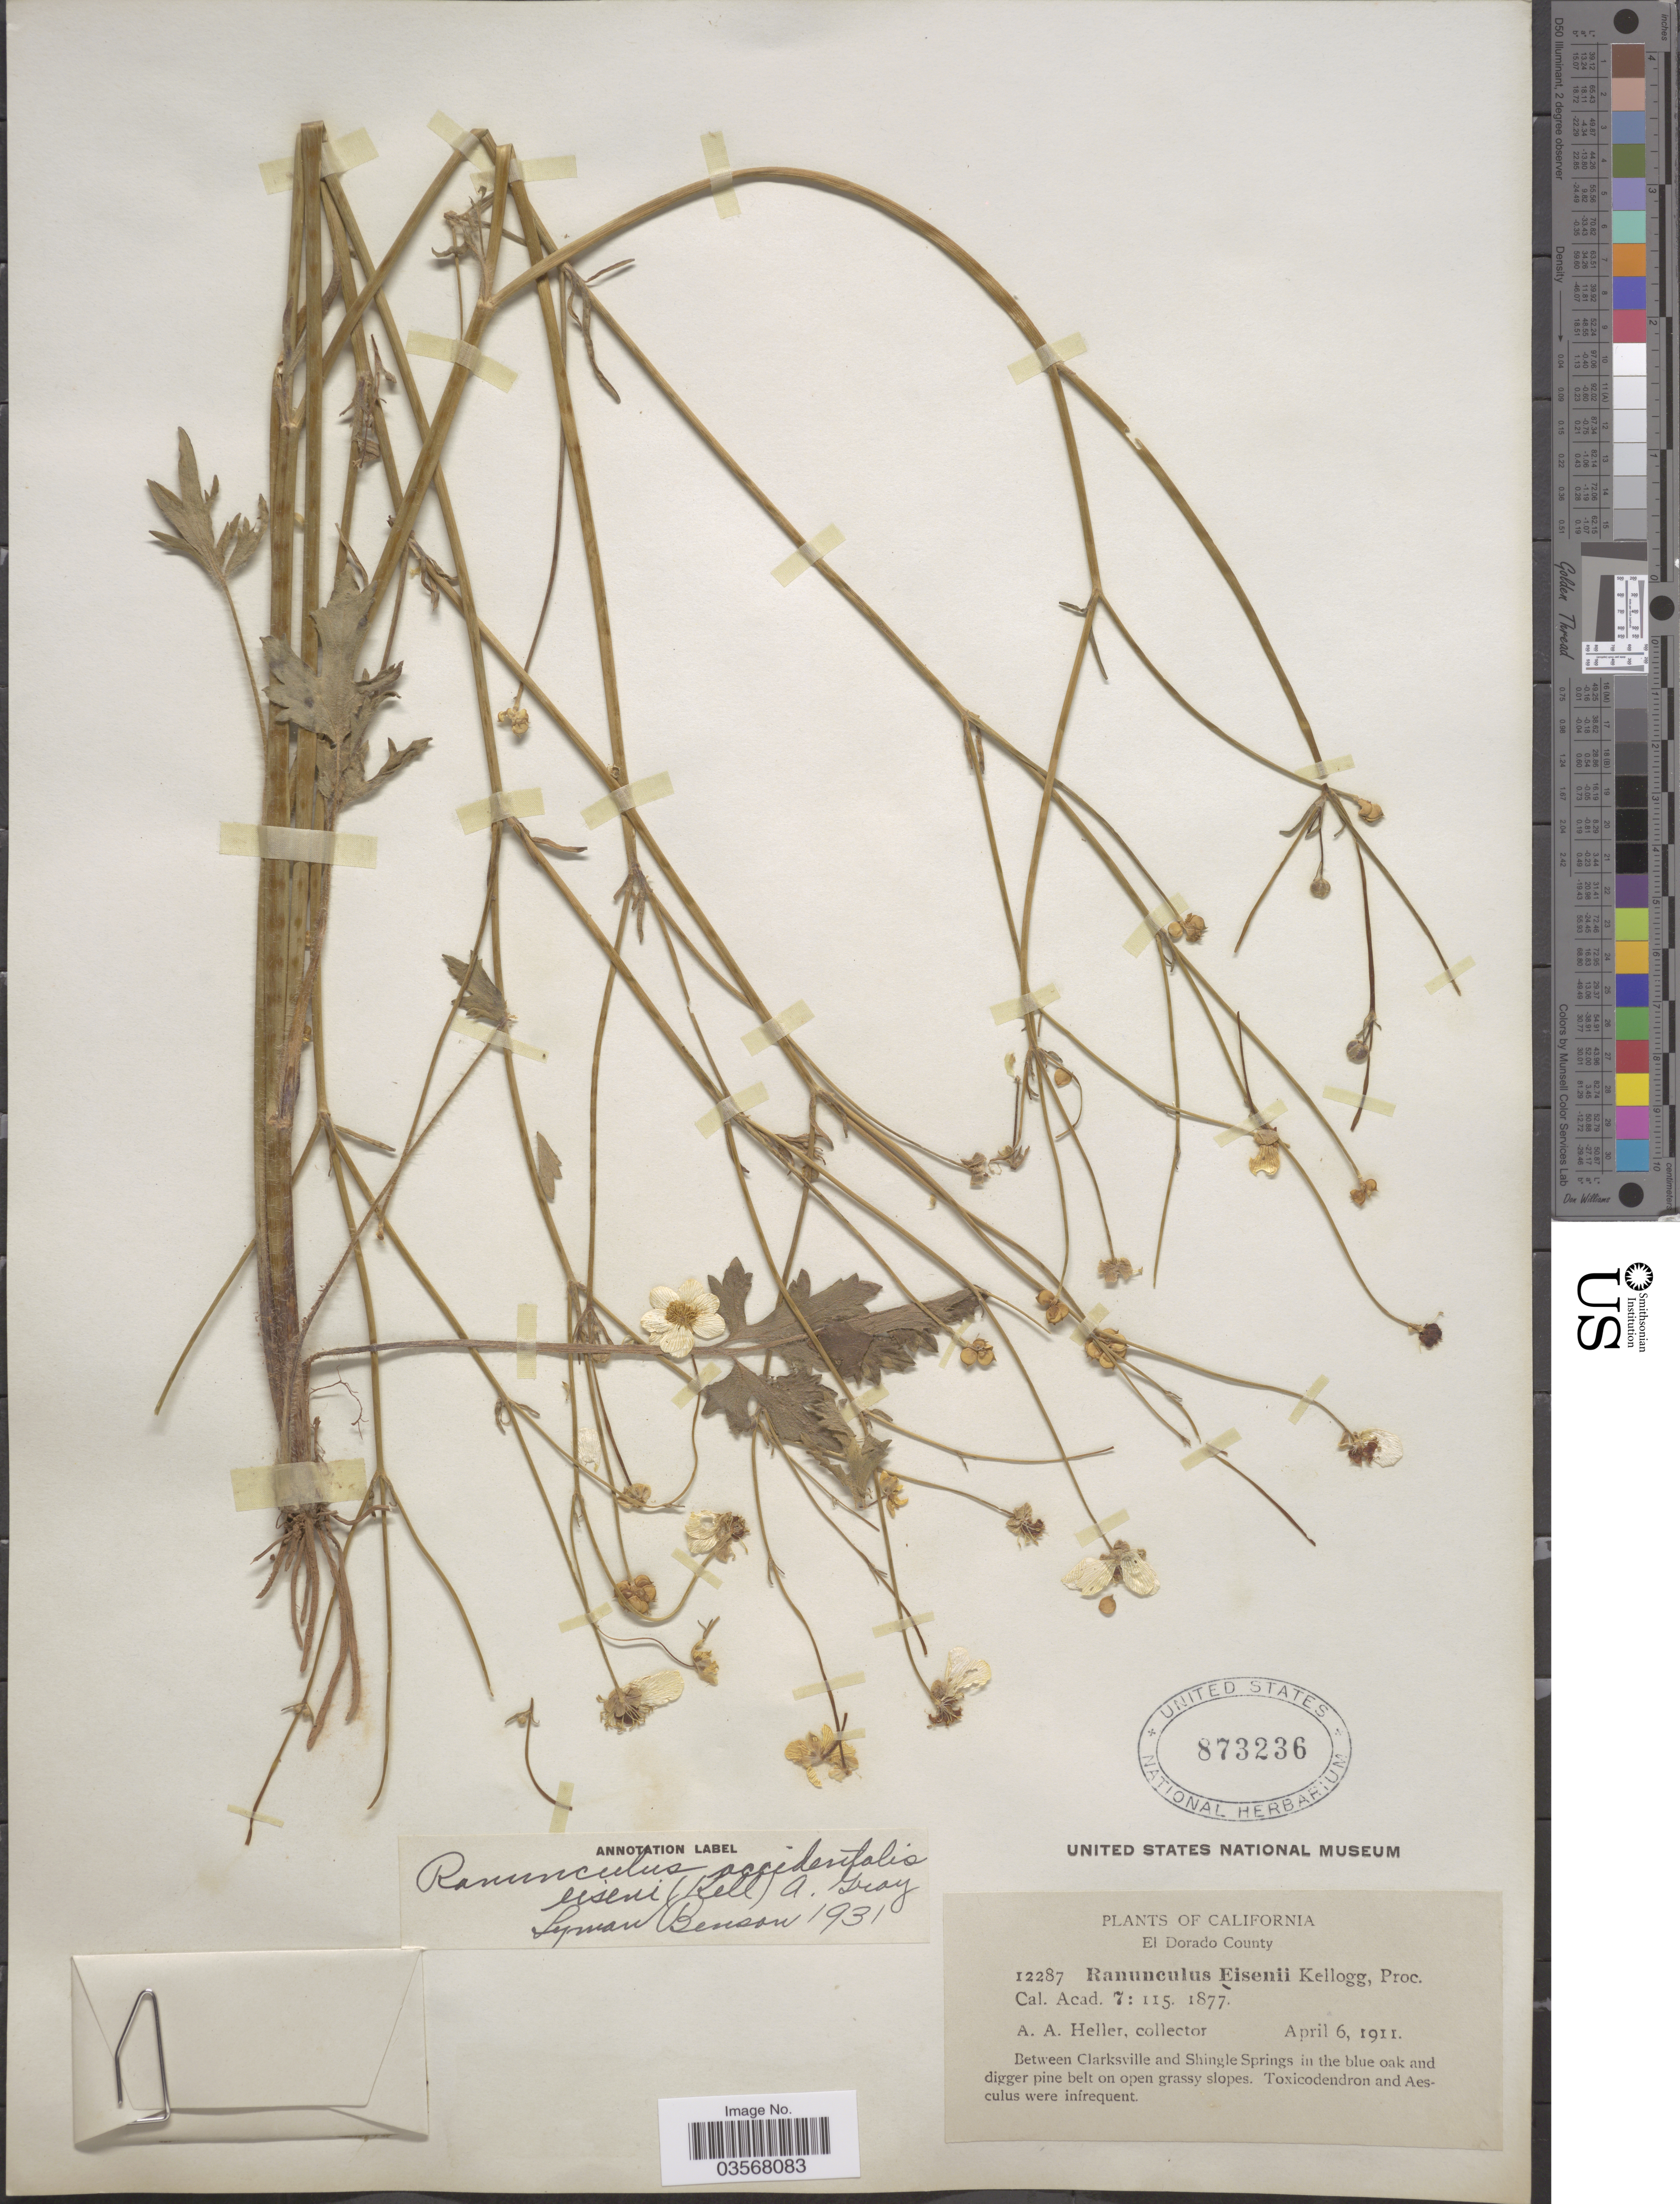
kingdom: Plantae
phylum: Tracheophyta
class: Magnoliopsida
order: Ranunculales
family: Ranunculaceae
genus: Ranunculus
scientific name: Ranunculus occidentalis var. eisenii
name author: Nutt.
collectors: A. A. Heller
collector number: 12287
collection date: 1911-04-06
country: United States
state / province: California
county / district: El Dorado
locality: El Dorado County. Between Clarksville and Shingle Springs.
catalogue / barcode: US 873236